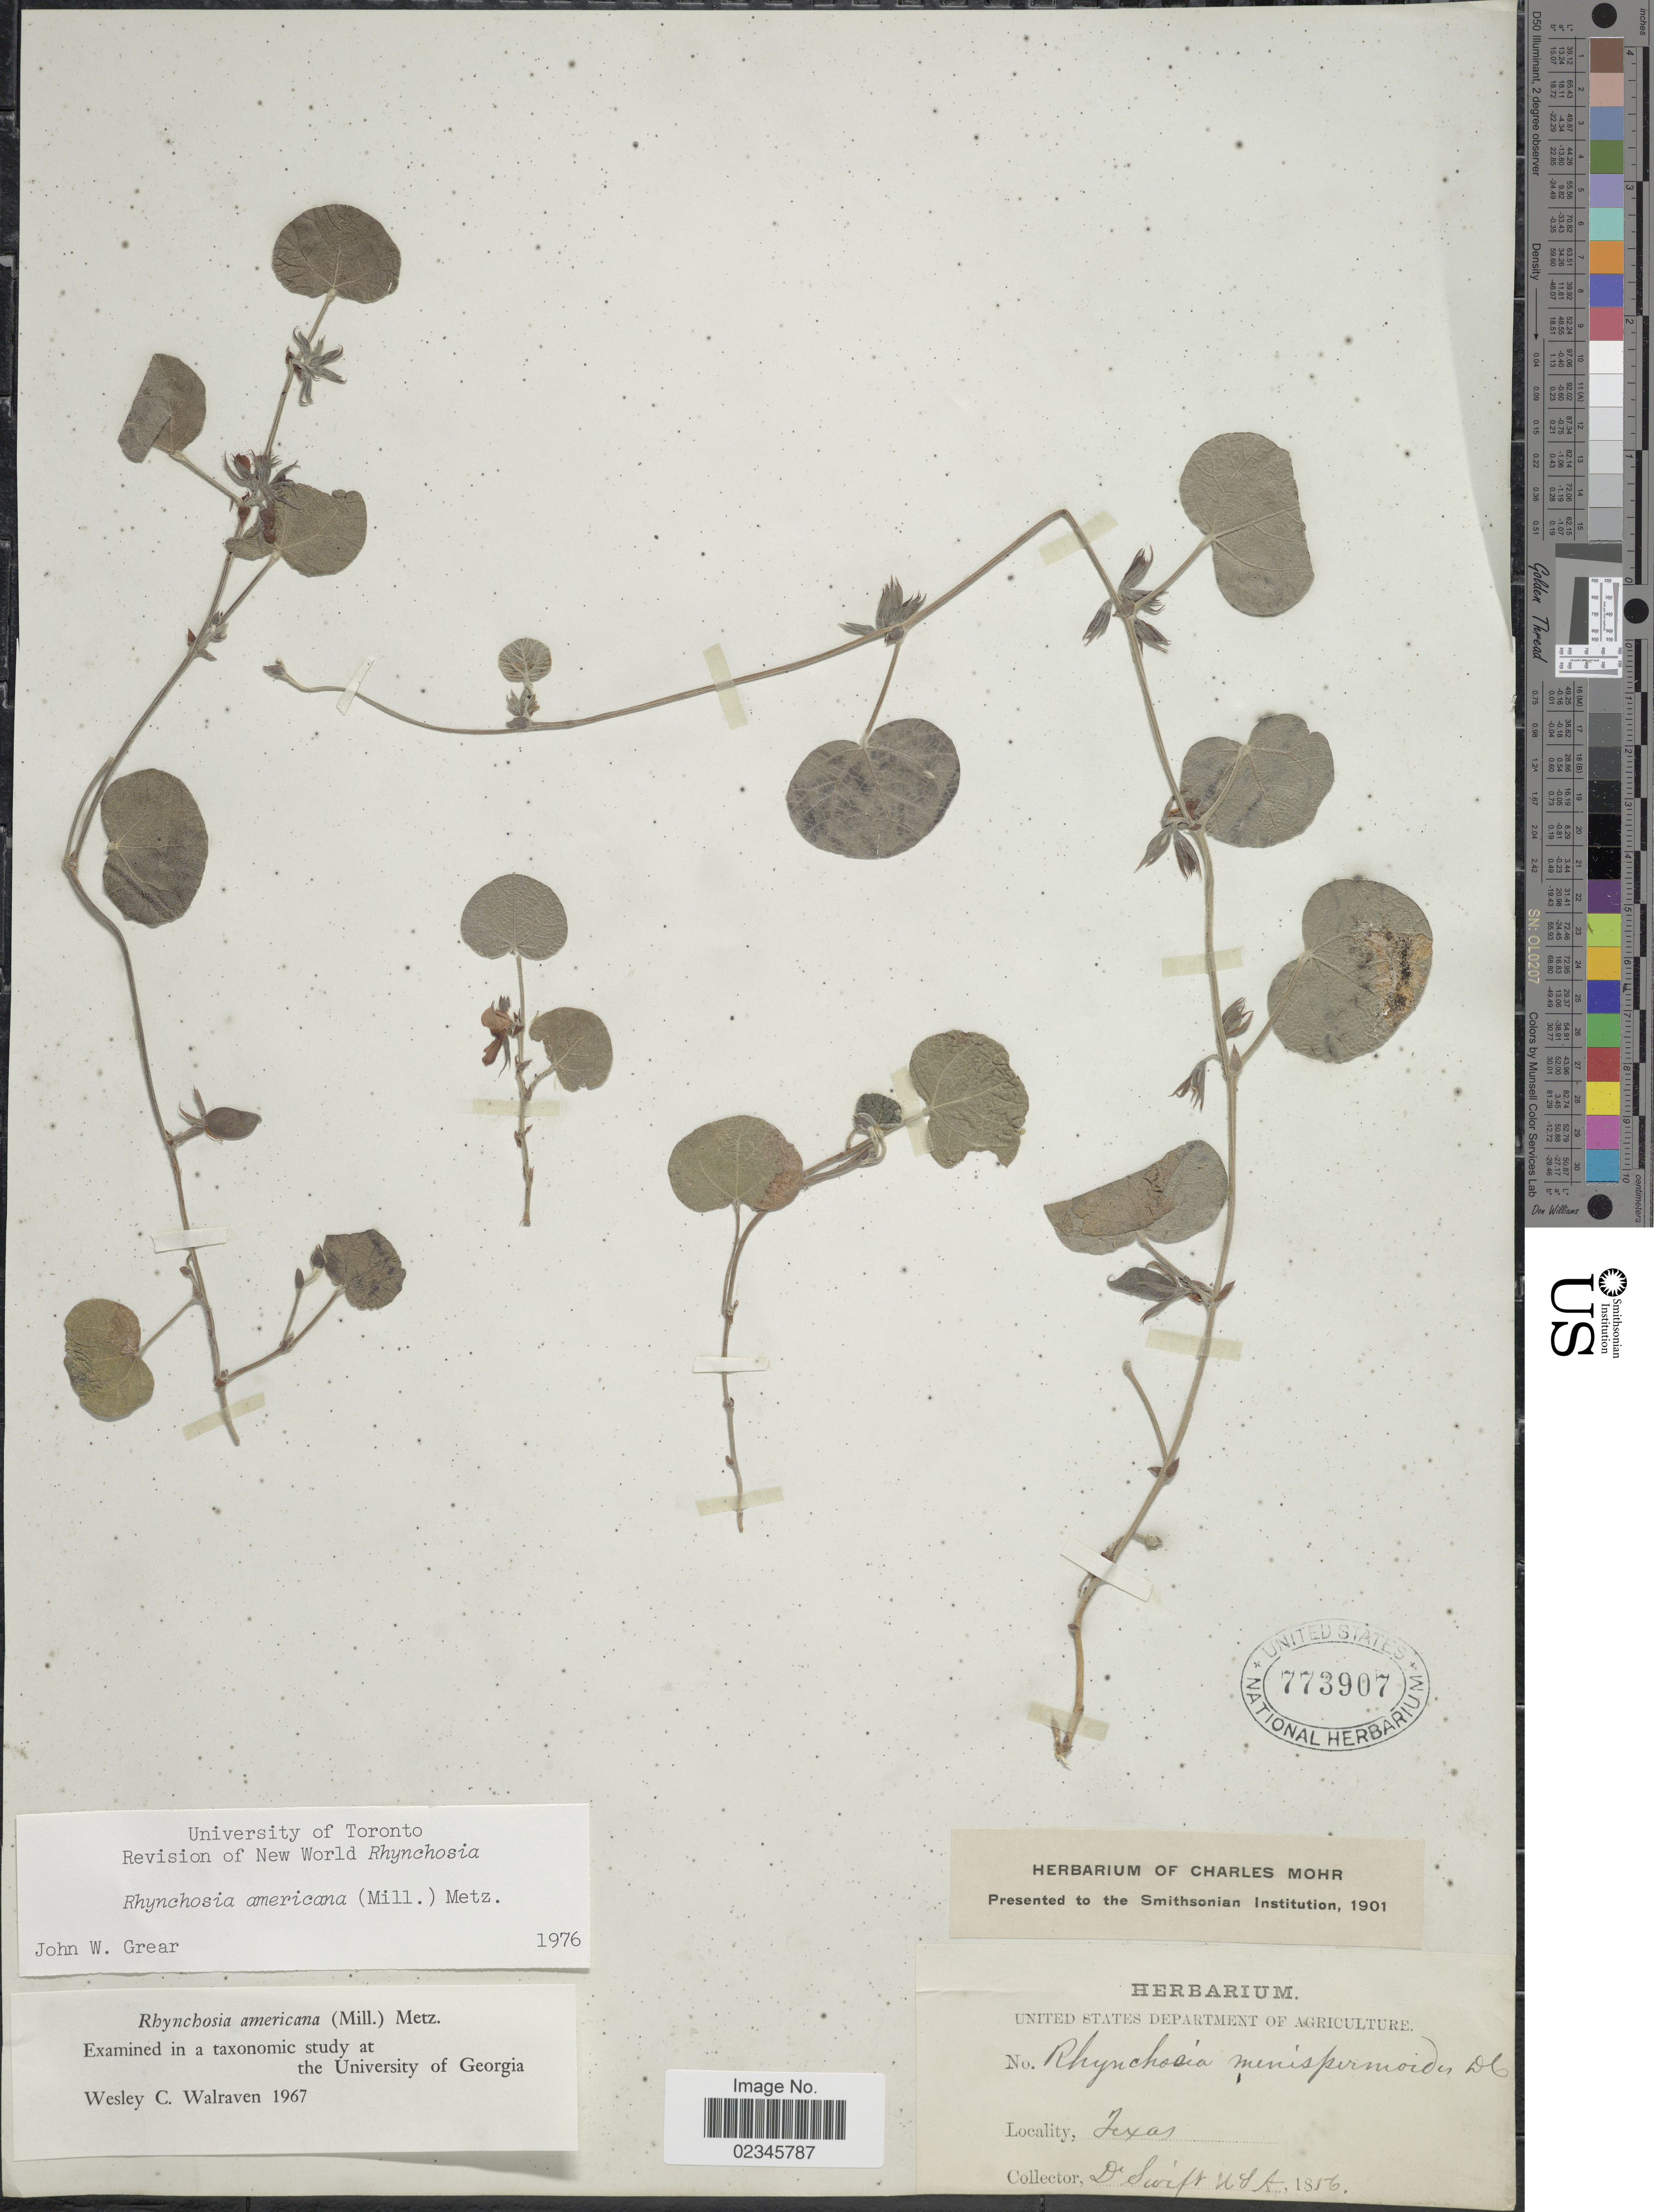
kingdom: Plantae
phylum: Tracheophyta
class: Magnoliopsida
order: Fabales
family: Fabaceae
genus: Rhynchosia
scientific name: Rhynchosia americana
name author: (Mill.) Metz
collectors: Swift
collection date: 1856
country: United States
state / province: Texas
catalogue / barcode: US 773907